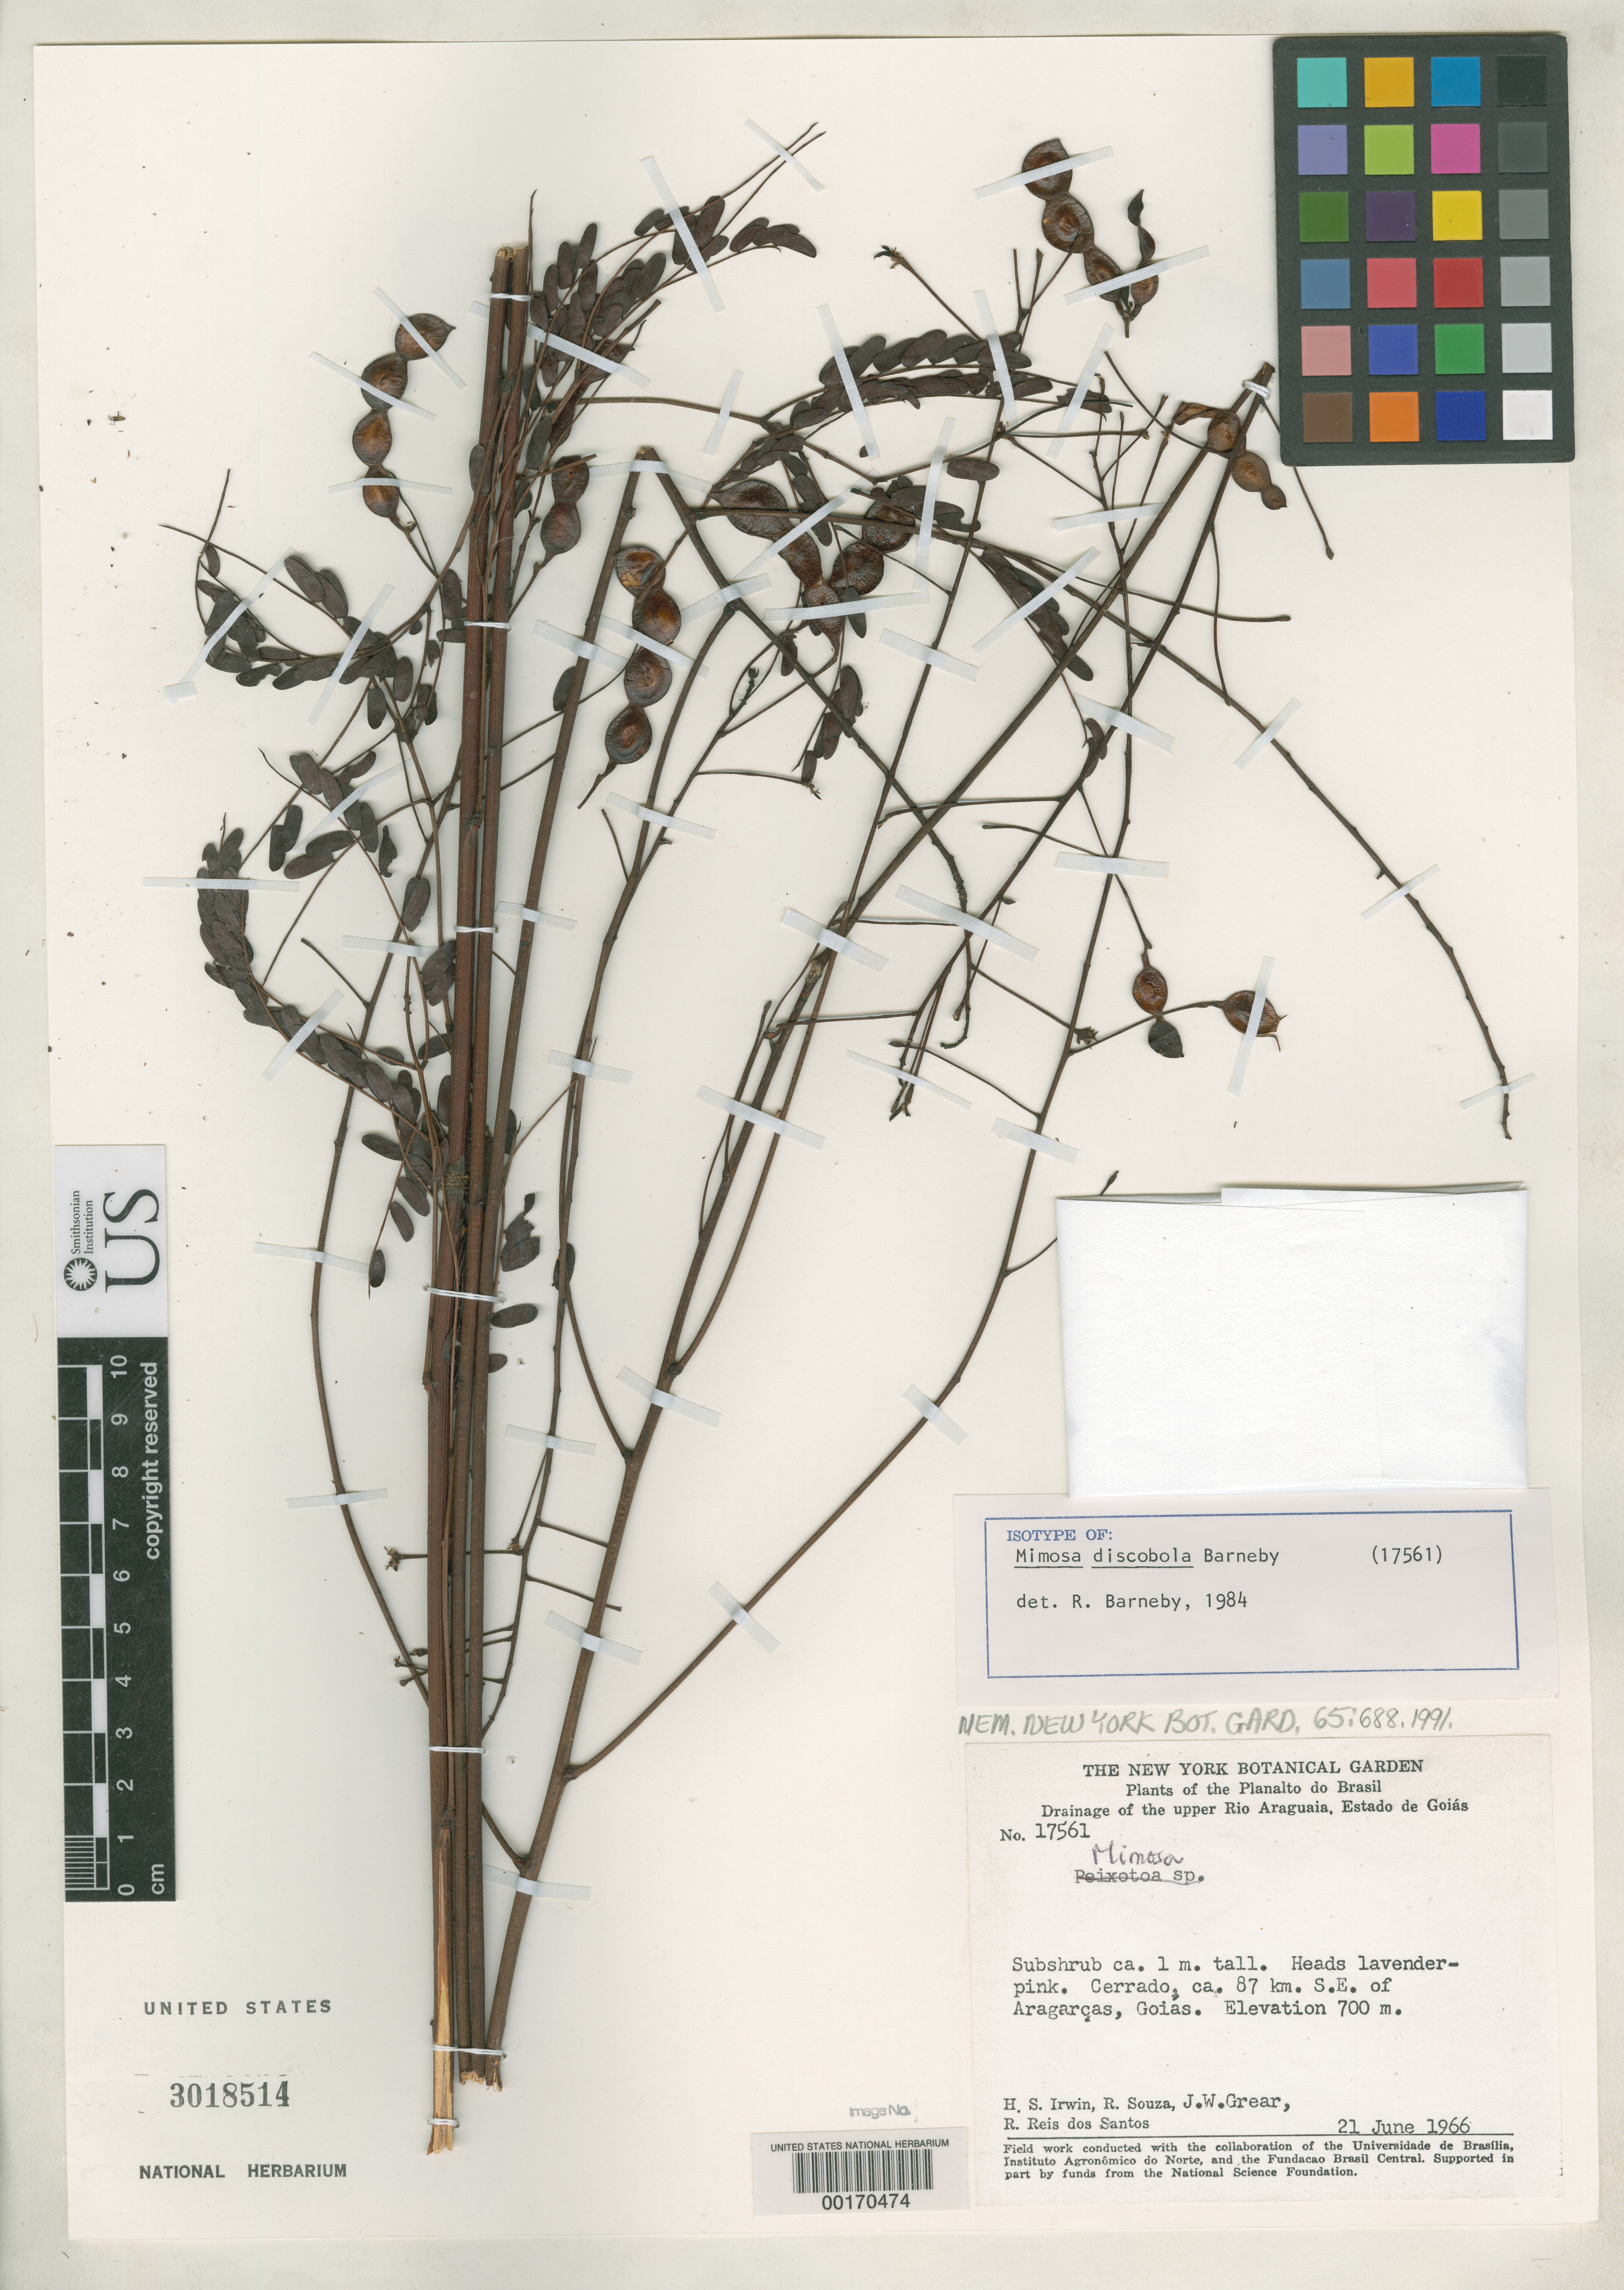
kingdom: Plantae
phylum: Tracheophyta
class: Magnoliopsida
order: Fabales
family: Fabaceae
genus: Mimosa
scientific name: Mimosa discobola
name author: Barneby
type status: Isotype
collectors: H. Irwin, R. Souza, J. W. Grear & R. G. P. Santos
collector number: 17561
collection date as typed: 21 Jun 1966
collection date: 1966-06-21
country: Brazil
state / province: Goiás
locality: Cerrado, ca. 87 km SE of Aragarcas, drainage of upper Rio Araguaia.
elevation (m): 910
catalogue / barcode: US 3018514